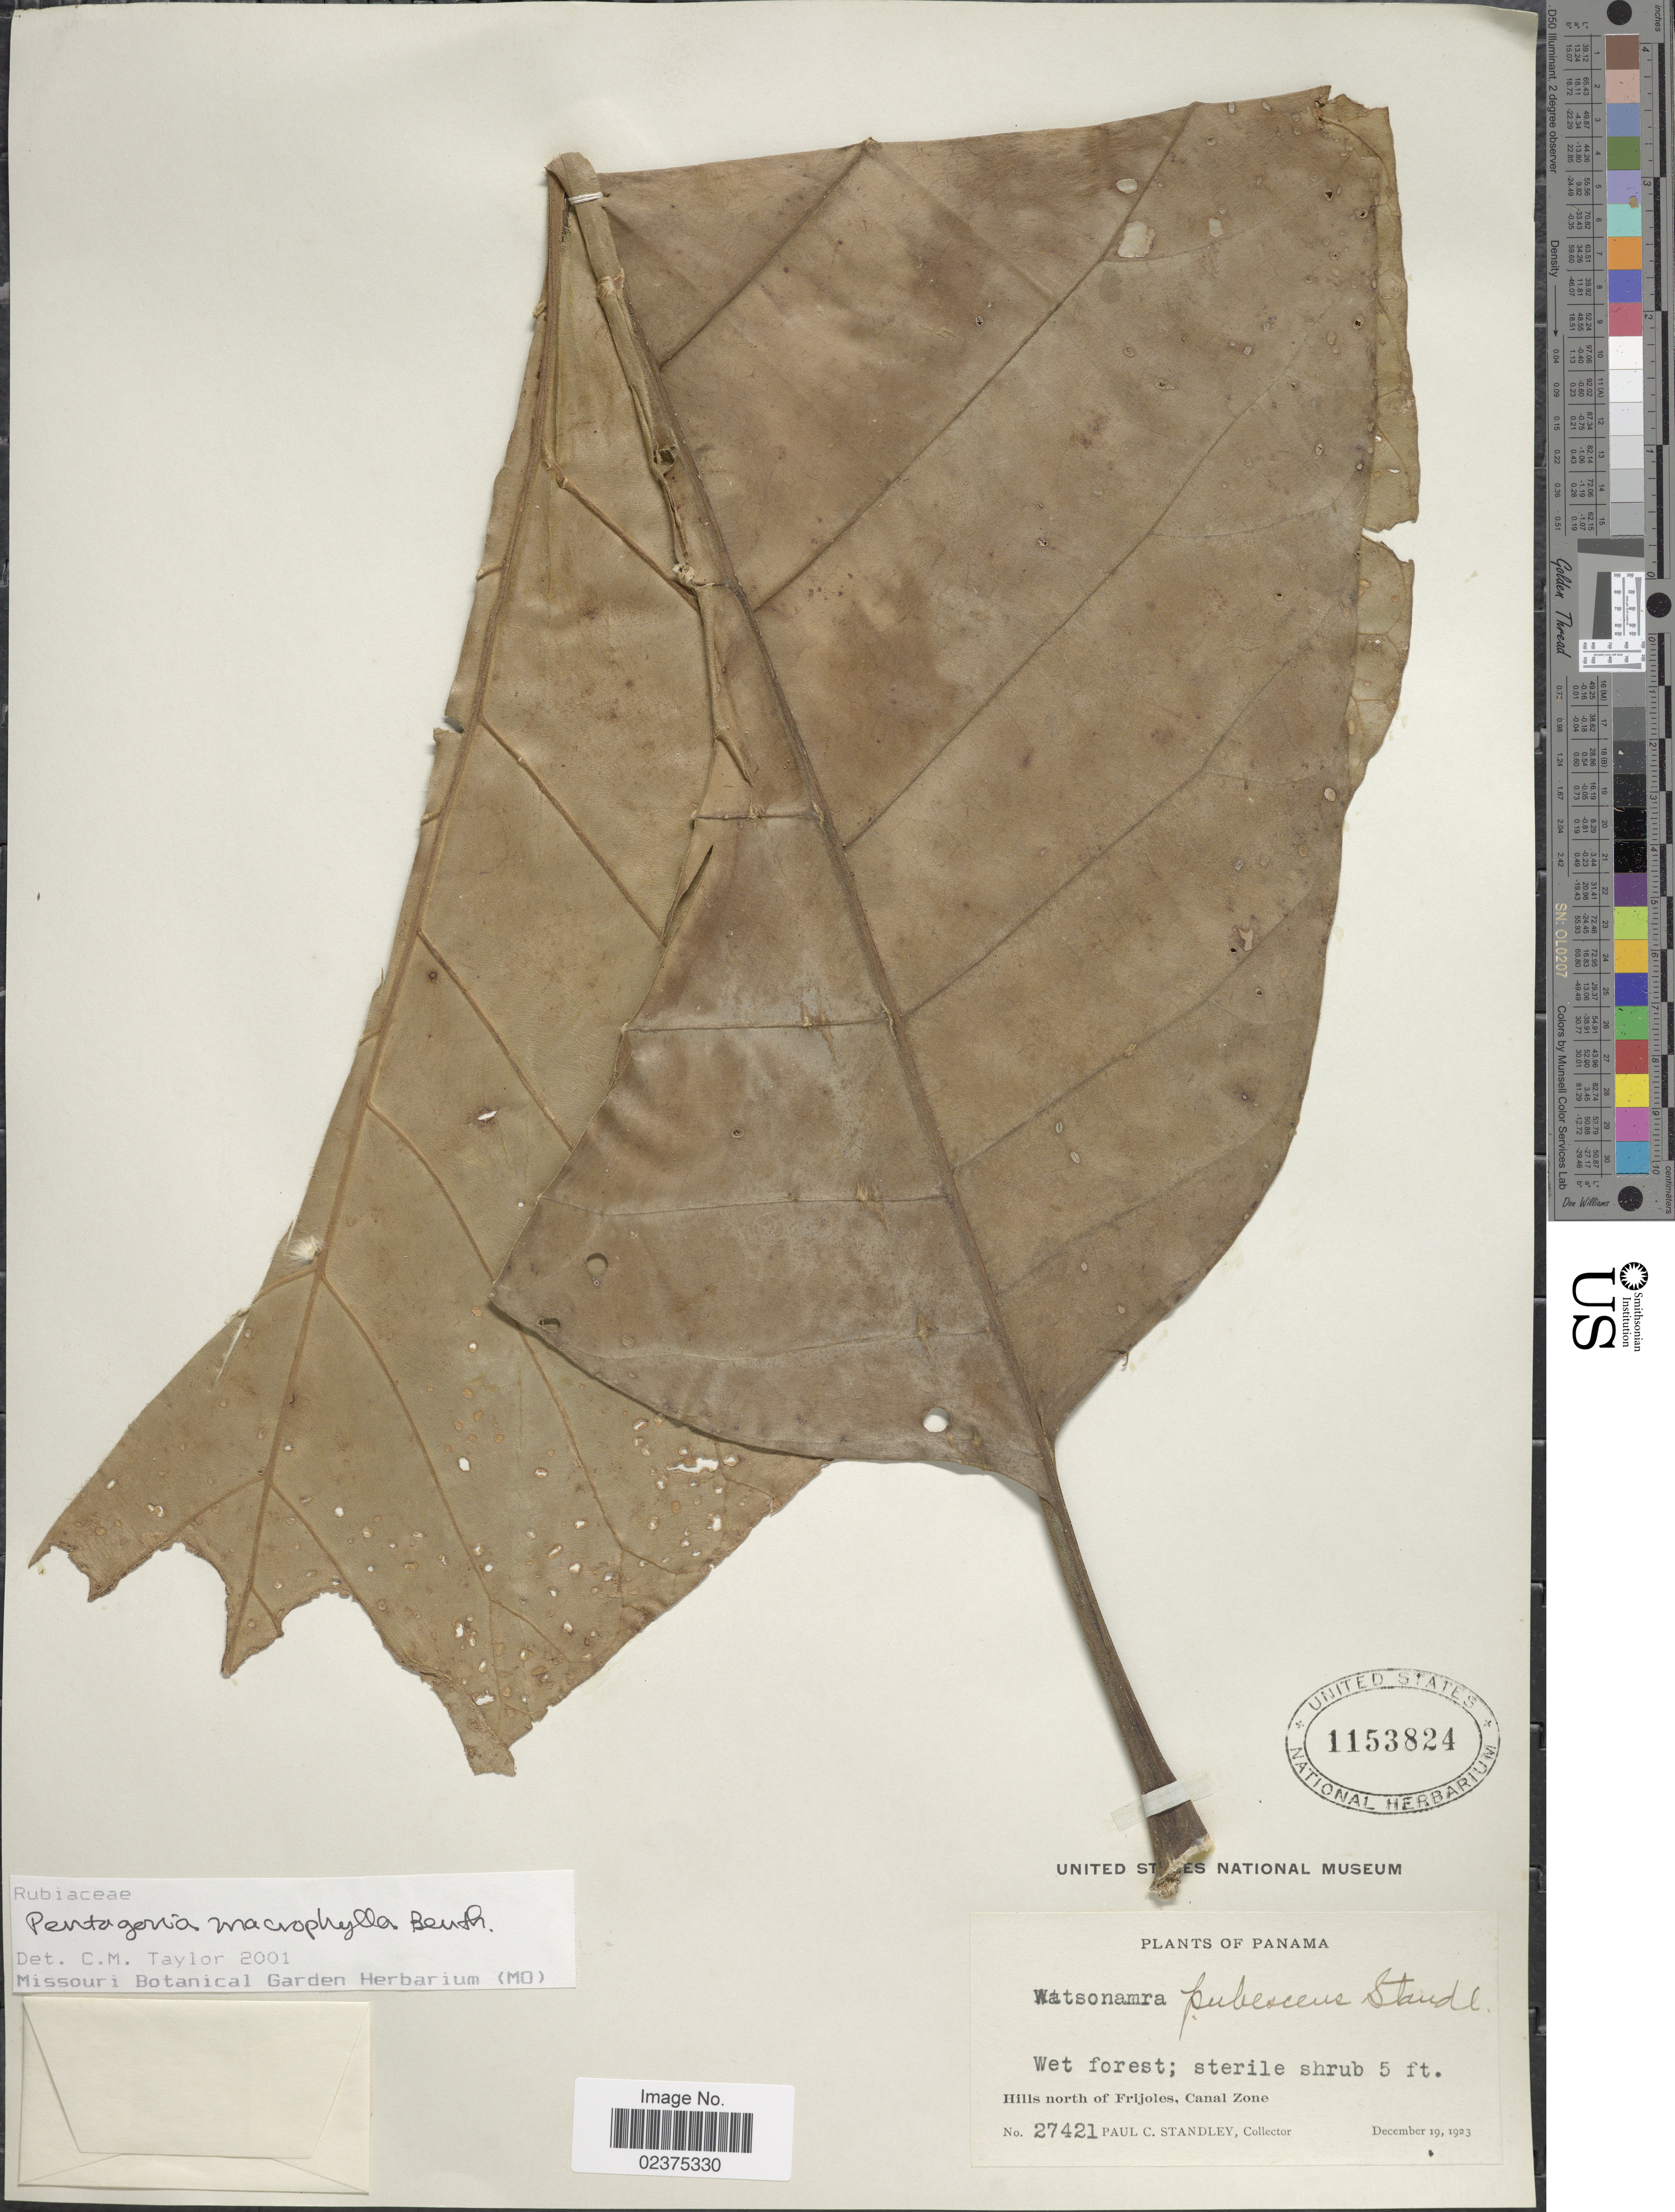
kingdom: Plantae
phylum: Tracheophyta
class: Magnoliopsida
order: Gentianales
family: Rubiaceae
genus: Pentagonia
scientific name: Pentagonia macrophylla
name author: Benth.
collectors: P. C. Standley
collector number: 27421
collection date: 1923-12-19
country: Panama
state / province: Colón / Panamá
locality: Wet forest; Hills north of Frijoles, Canal Zone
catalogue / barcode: US 1153824